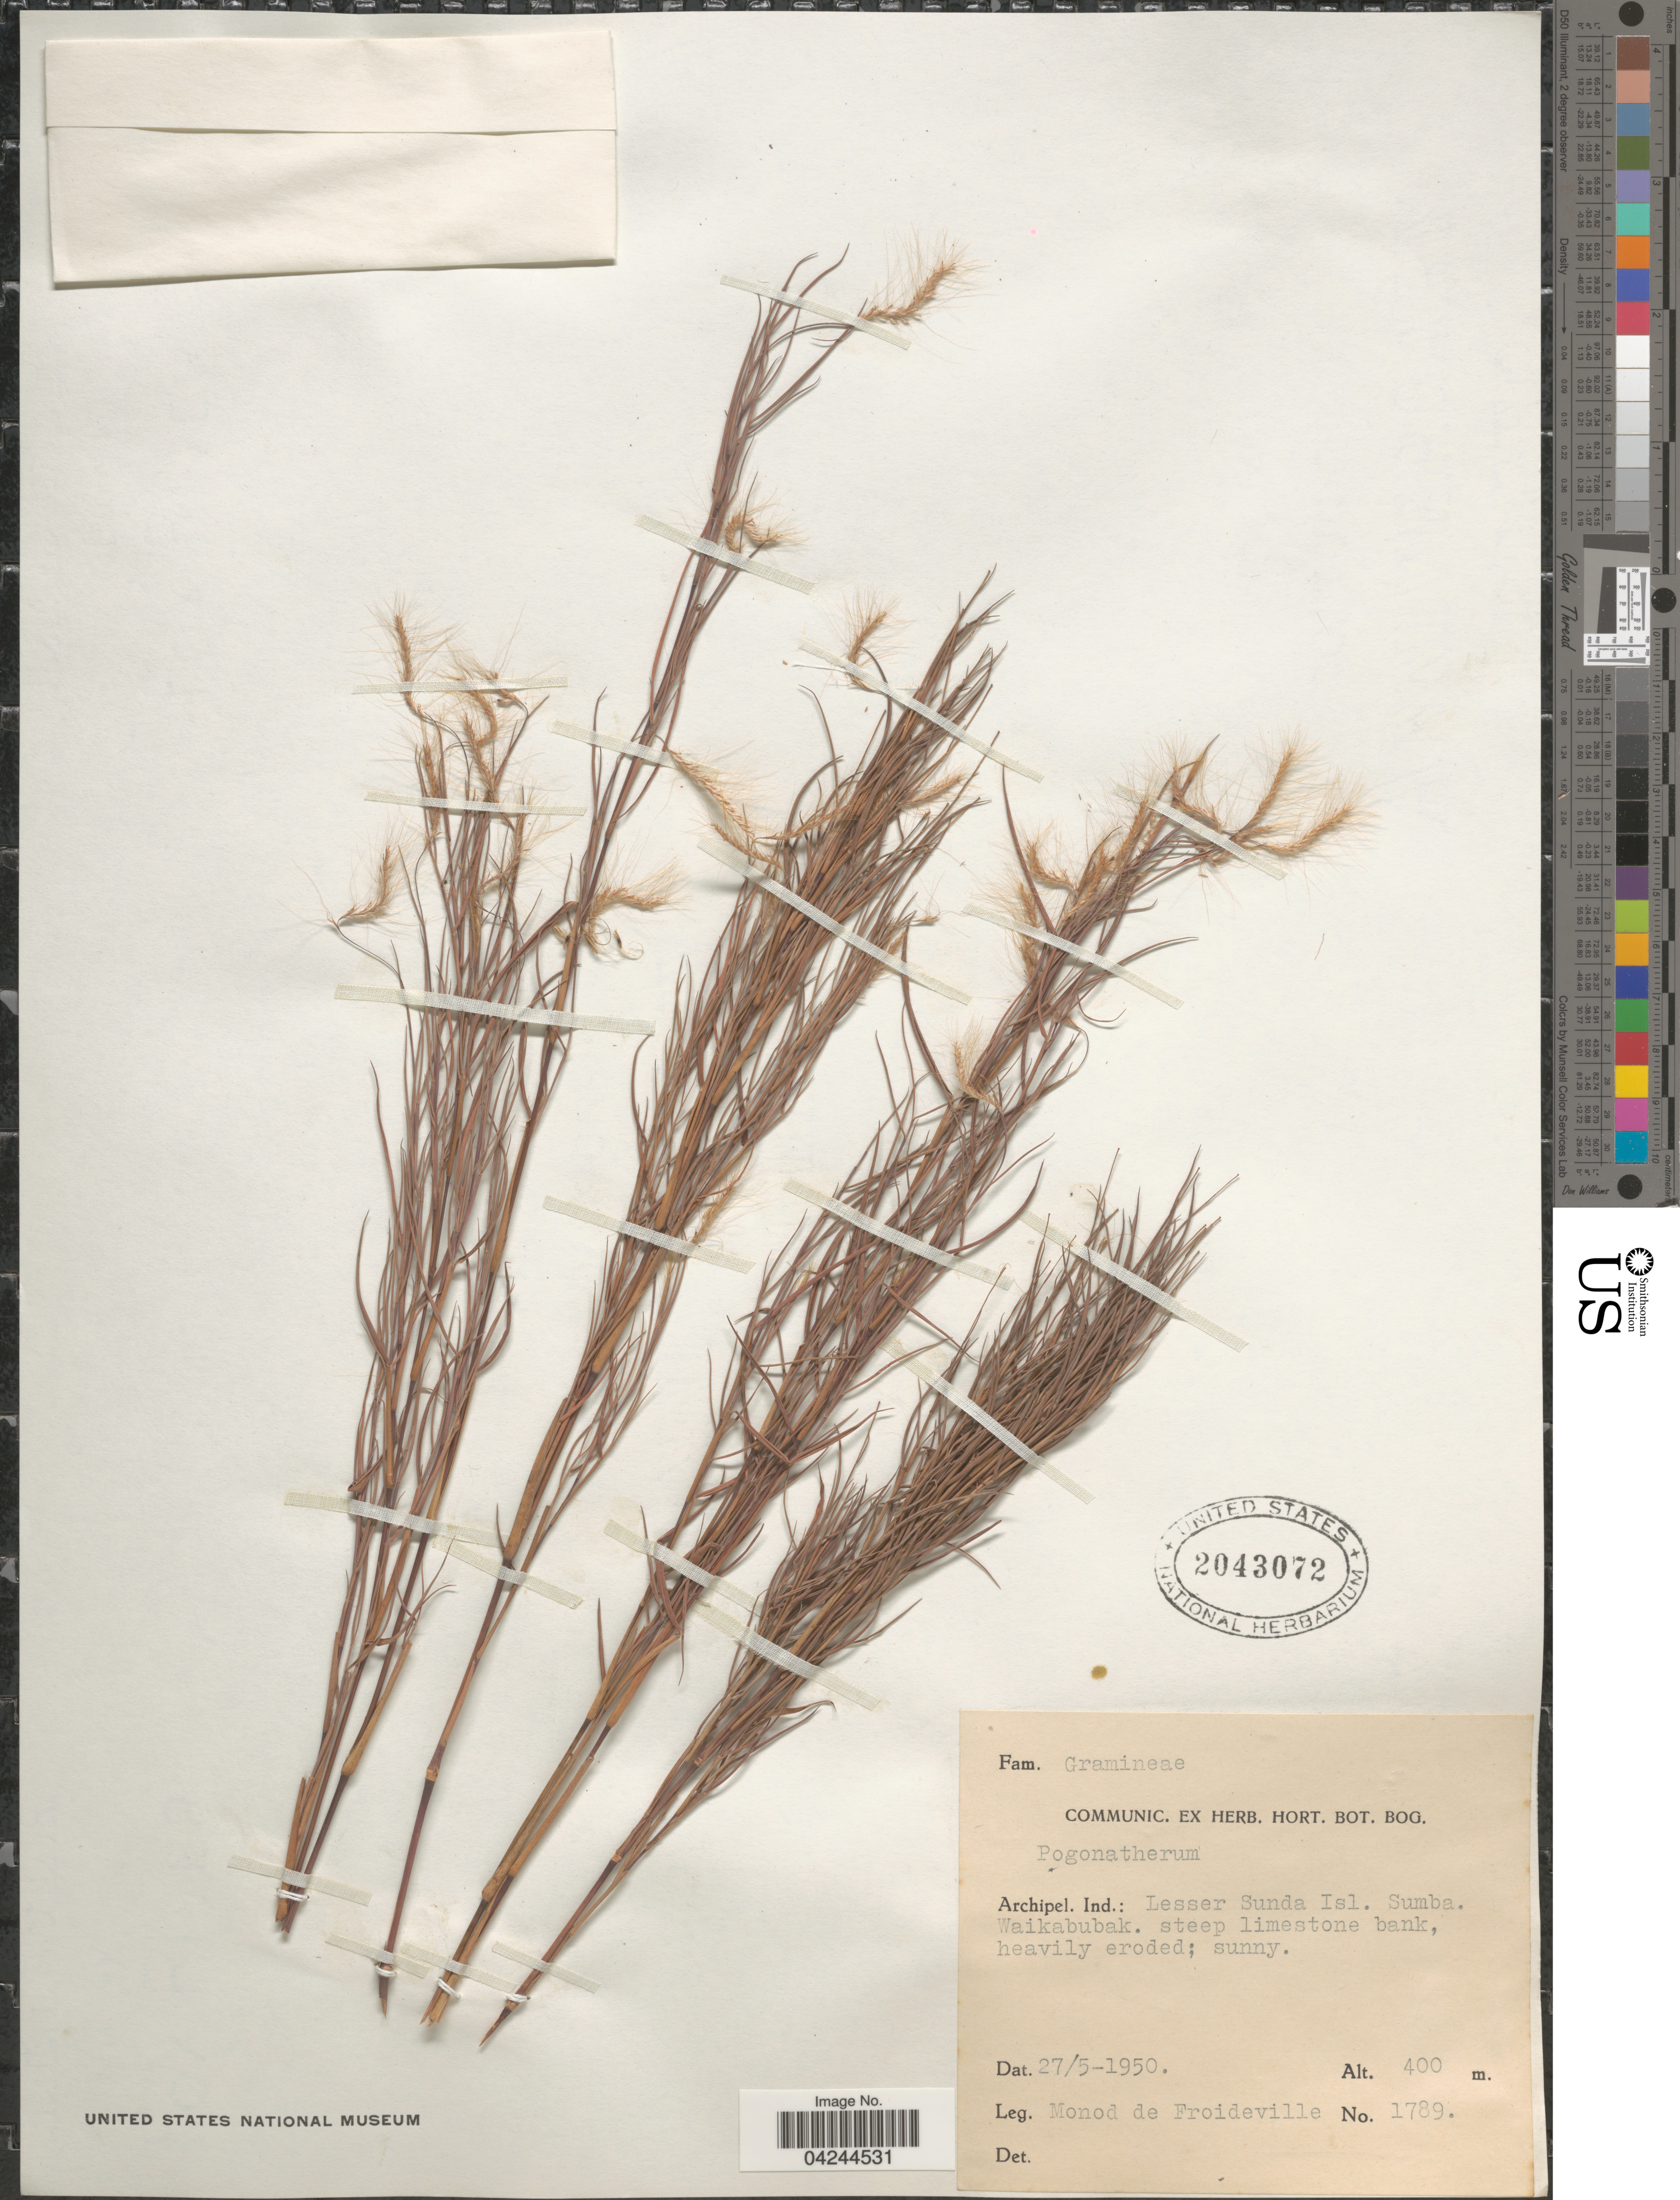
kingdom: Plantae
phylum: Tracheophyta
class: Liliopsida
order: Poales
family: Poaceae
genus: Pogonatherum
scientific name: Pogonatherum crinitum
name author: (Thunb.) Kunth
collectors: C. Monod de Froideville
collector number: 1789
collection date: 1950-05-27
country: Indonesia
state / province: Nusa Tenggara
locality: Archipel. Ind.: Lesser Sunda Isl. Sumba. Waikabubak. Steep limestone bank.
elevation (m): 400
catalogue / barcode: US 2043072